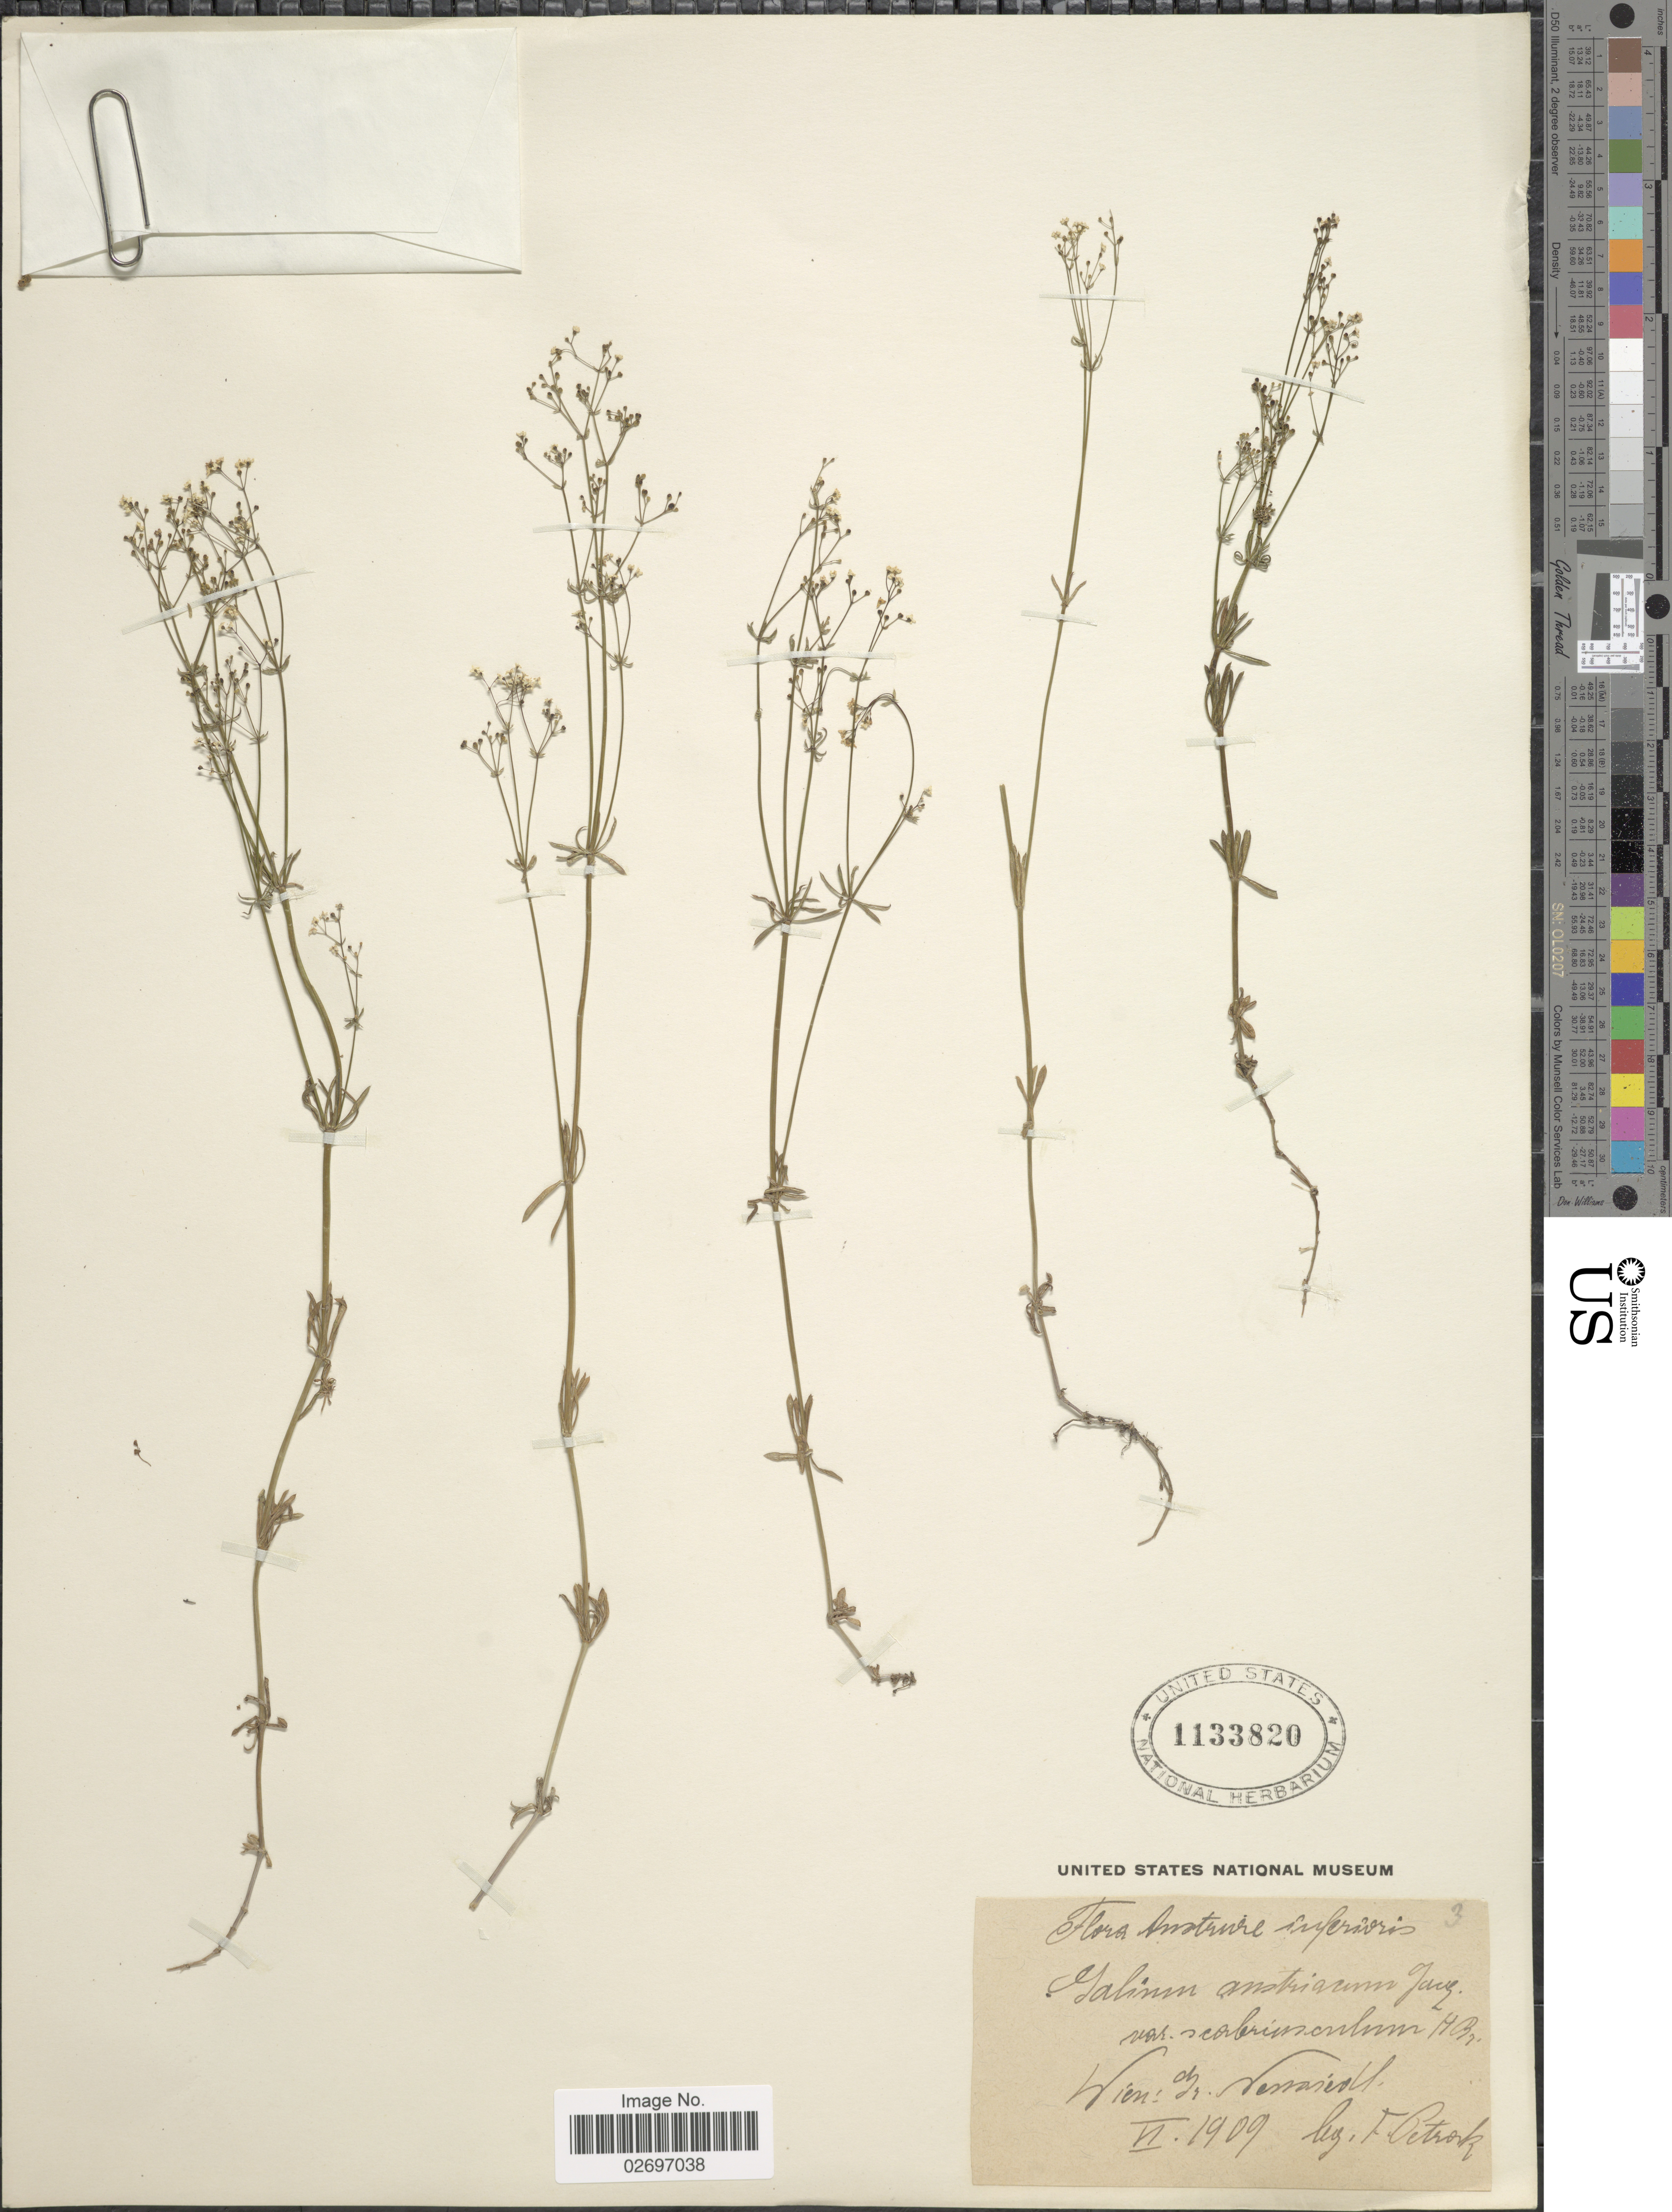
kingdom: Plantae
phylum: Tracheophyta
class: Magnoliopsida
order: Gentianales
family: Rubiaceae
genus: Galium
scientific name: Galium austriacum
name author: Jacq.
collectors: F. Petrok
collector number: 3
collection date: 1909-06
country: Austria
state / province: Wien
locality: In Verrasiotl [interpreted]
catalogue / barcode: US 1133820